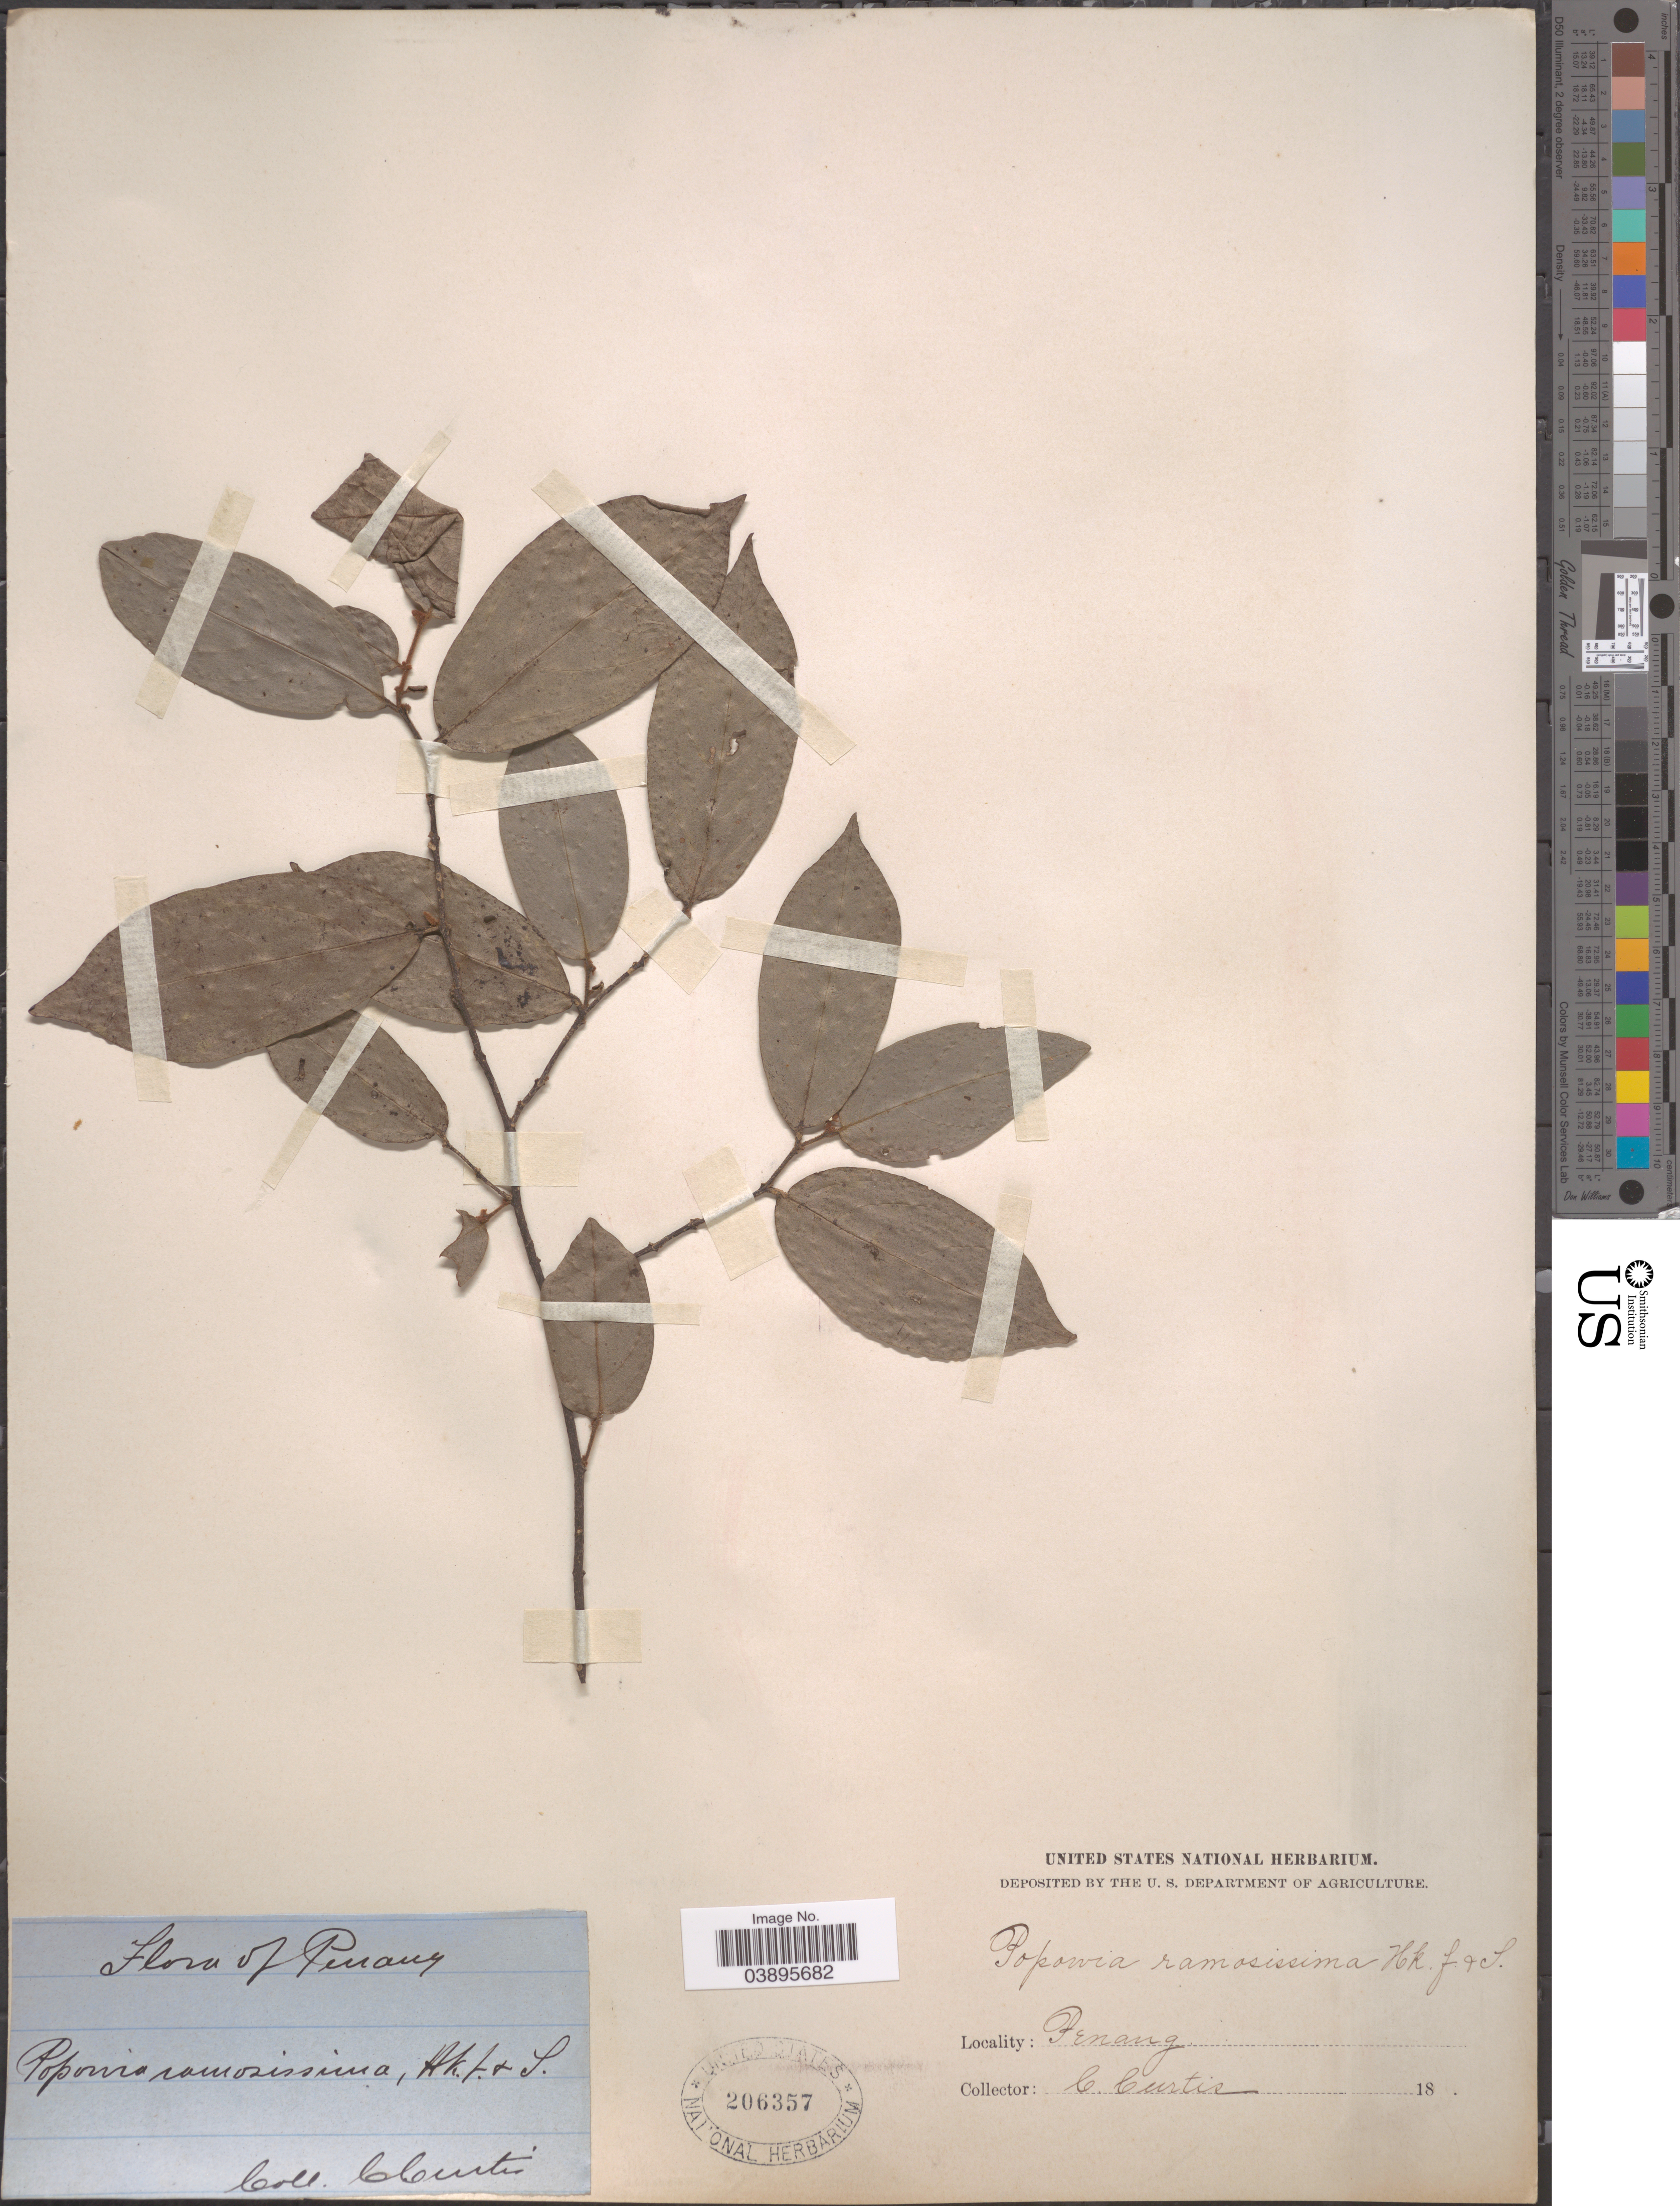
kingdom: Plantae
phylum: Tracheophyta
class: Magnoliopsida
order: Magnoliales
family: Annonaceae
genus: Popowia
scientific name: Popowia ramosissima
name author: Hook. f. & Thomson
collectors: C. Curtis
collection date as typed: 18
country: Malaysia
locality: Penang.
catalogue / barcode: US 206357